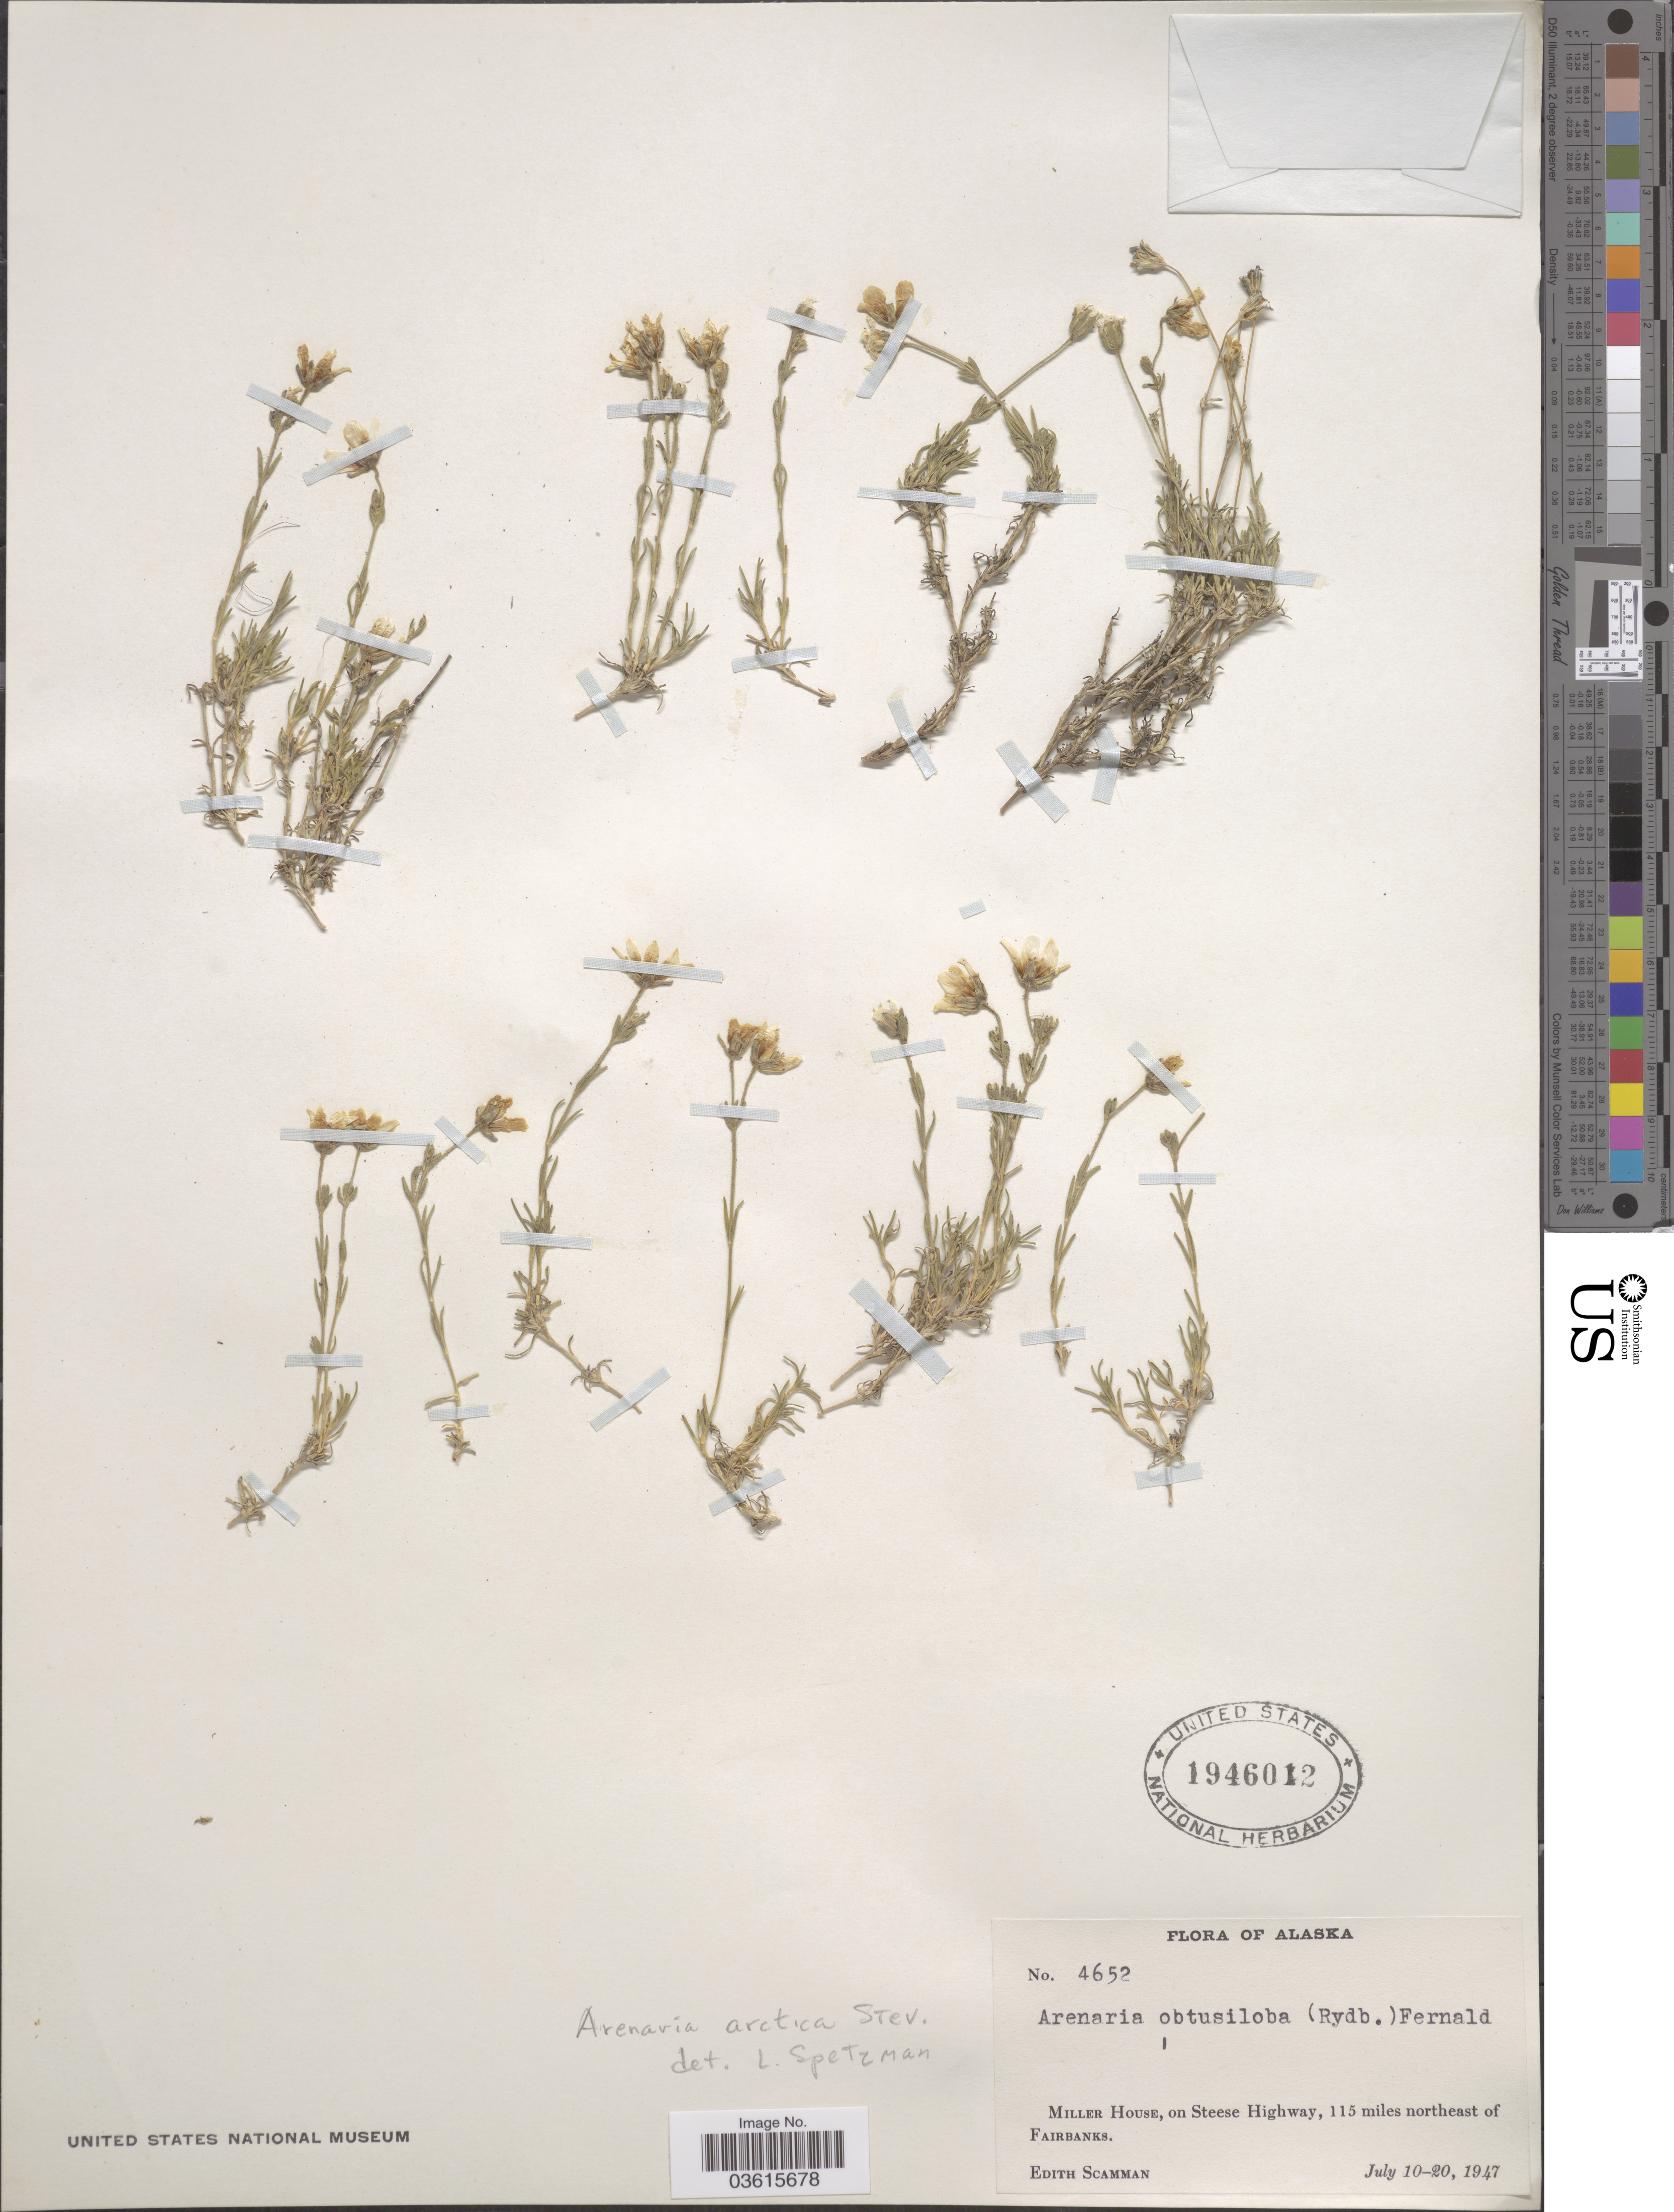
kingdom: Plantae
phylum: Tracheophyta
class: Magnoliopsida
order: Caryophyllales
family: Caryophyllaceae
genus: Cherleria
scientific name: Cherleria arctica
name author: (Steven ex Ser.) A.J. Moore & Dillenb.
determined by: Strong, M. T., (US), Smithsonian Institution - National Museum of Natural History (UNITED STATES)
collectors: E. Scamman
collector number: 4652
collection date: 1947-07-10/1947-07-20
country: United States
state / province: Alaska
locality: Miller House, on Steese Highway, 115 miles northeast of Fairbanks.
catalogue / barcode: US 1946012